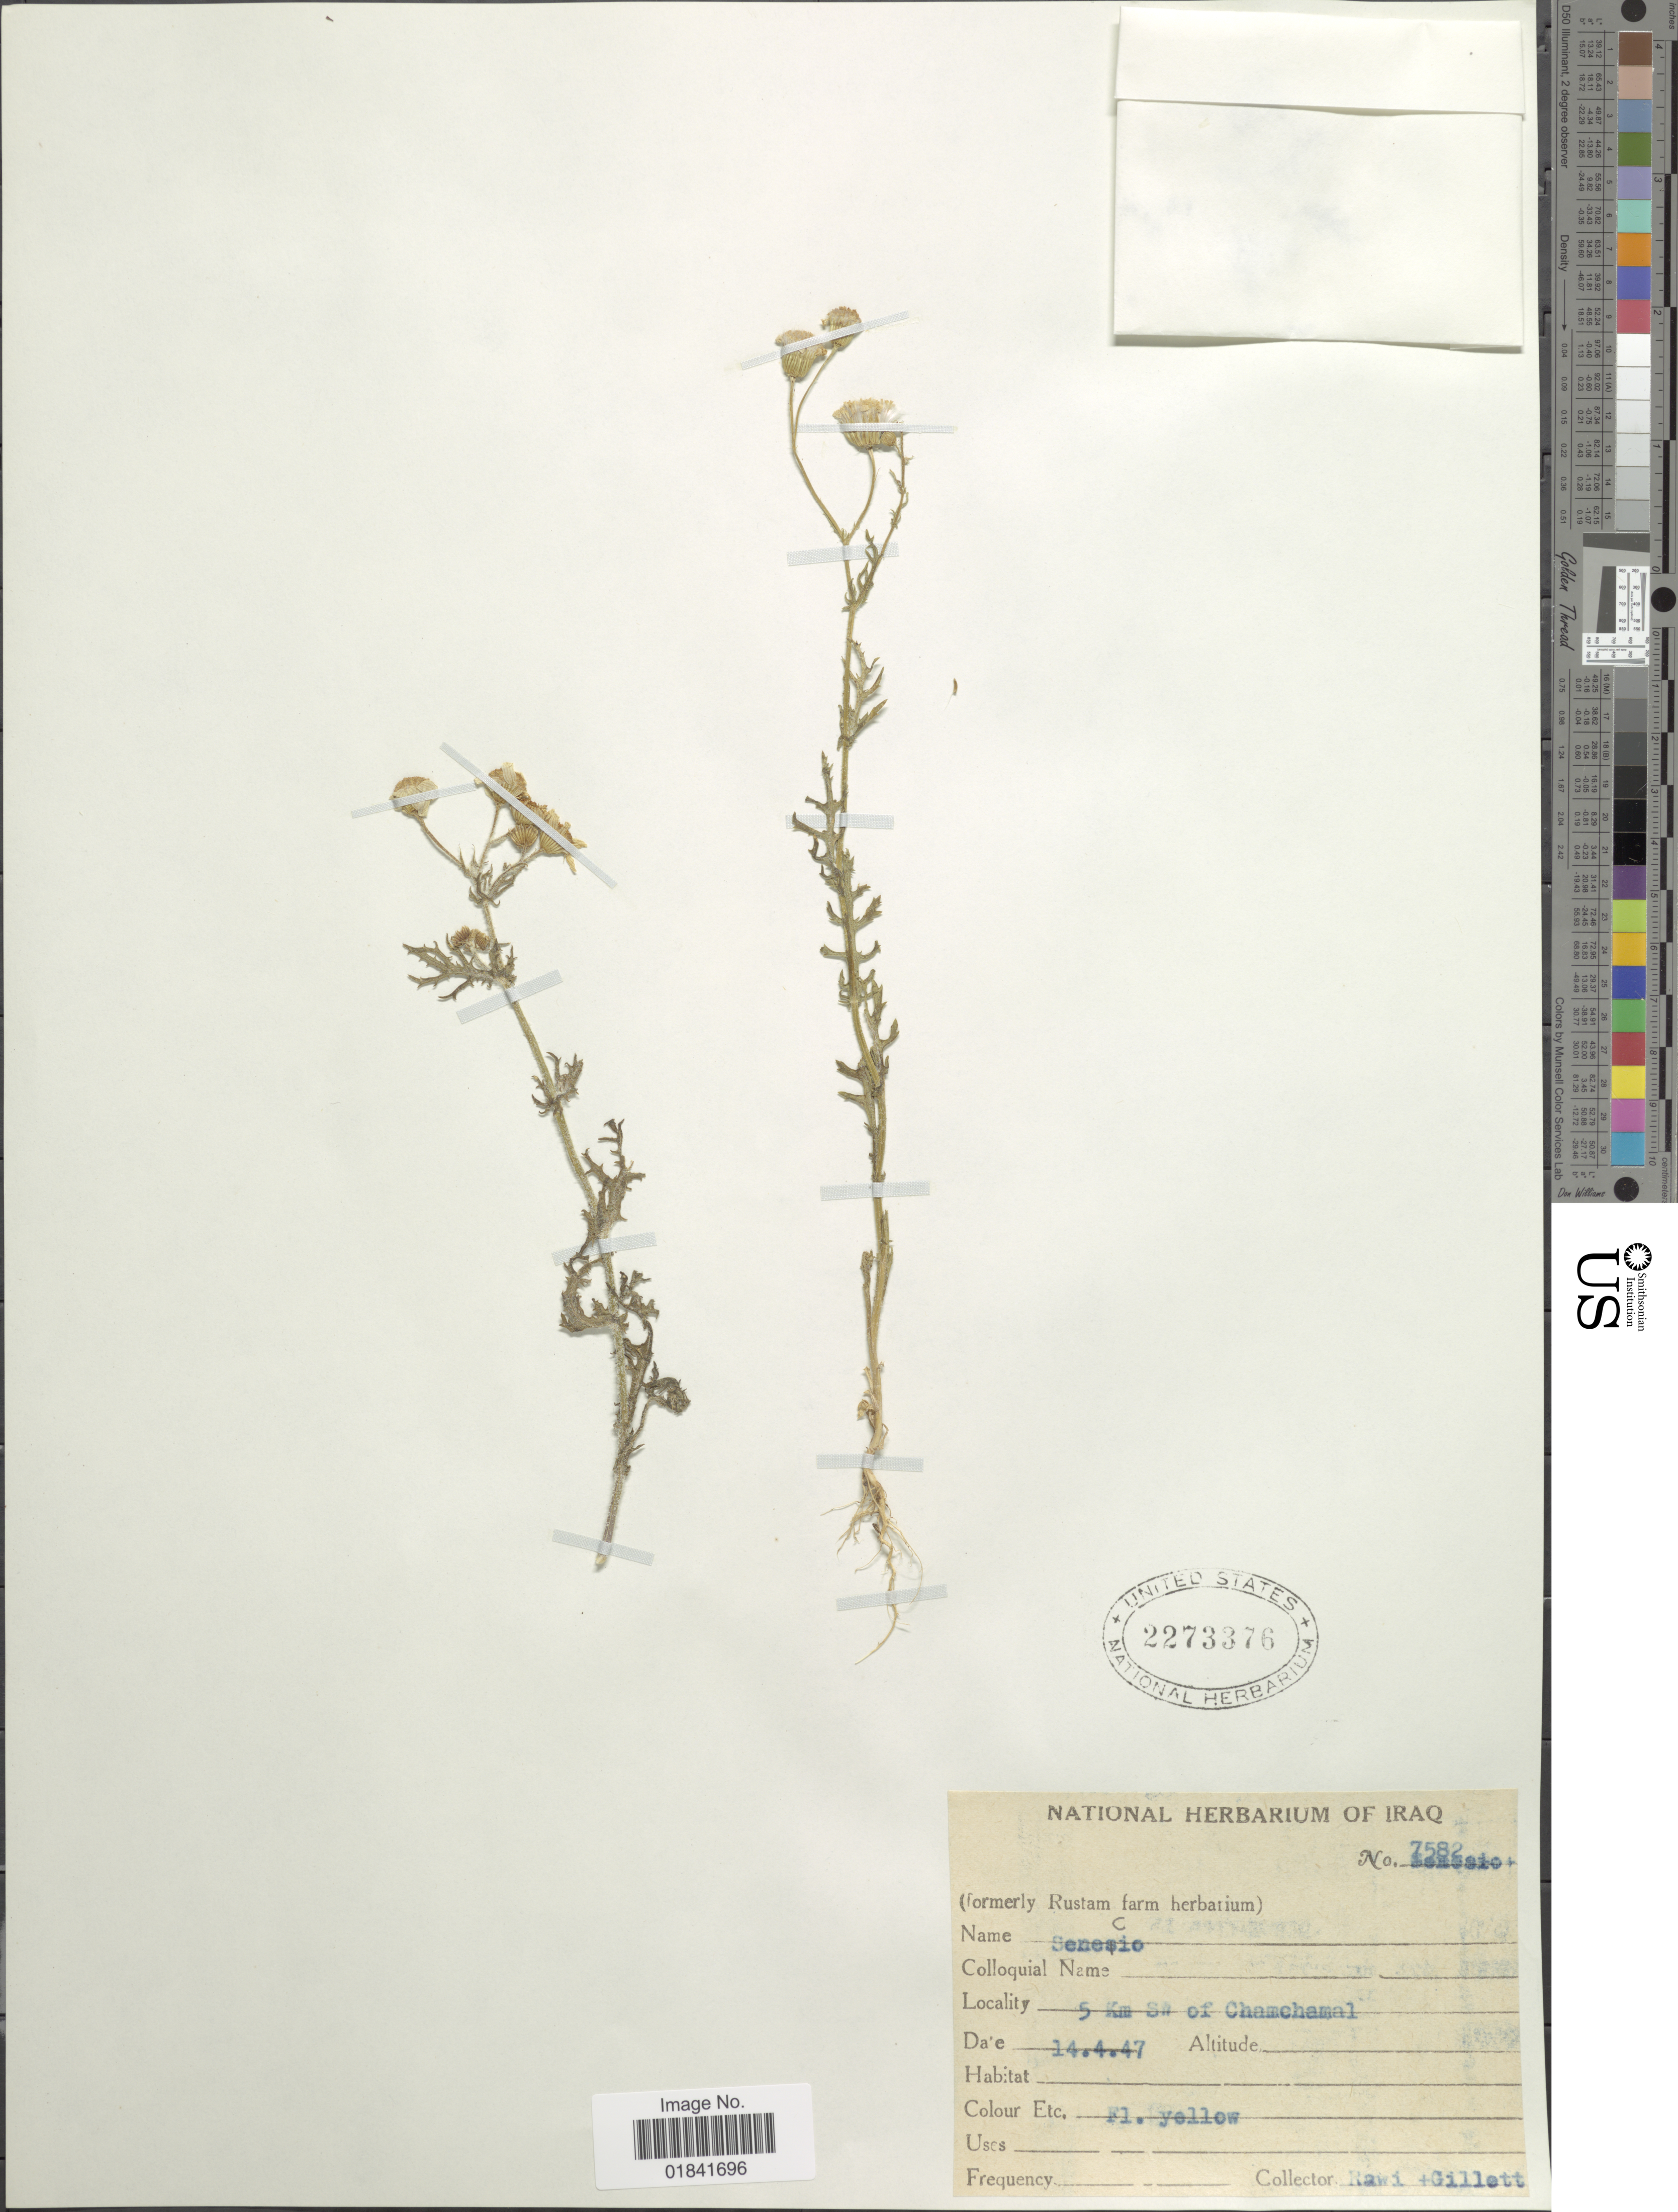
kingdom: Plantae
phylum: Tracheophyta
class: Magnoliopsida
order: Asterales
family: Asteraceae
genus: Senecio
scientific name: Senecio sp.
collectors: -. Rawi & Gillett, --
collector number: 7582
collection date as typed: Transcribed d/m/y: 14/4/47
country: Iraq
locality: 5 Km SW of Chamchamal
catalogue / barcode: US 2273376